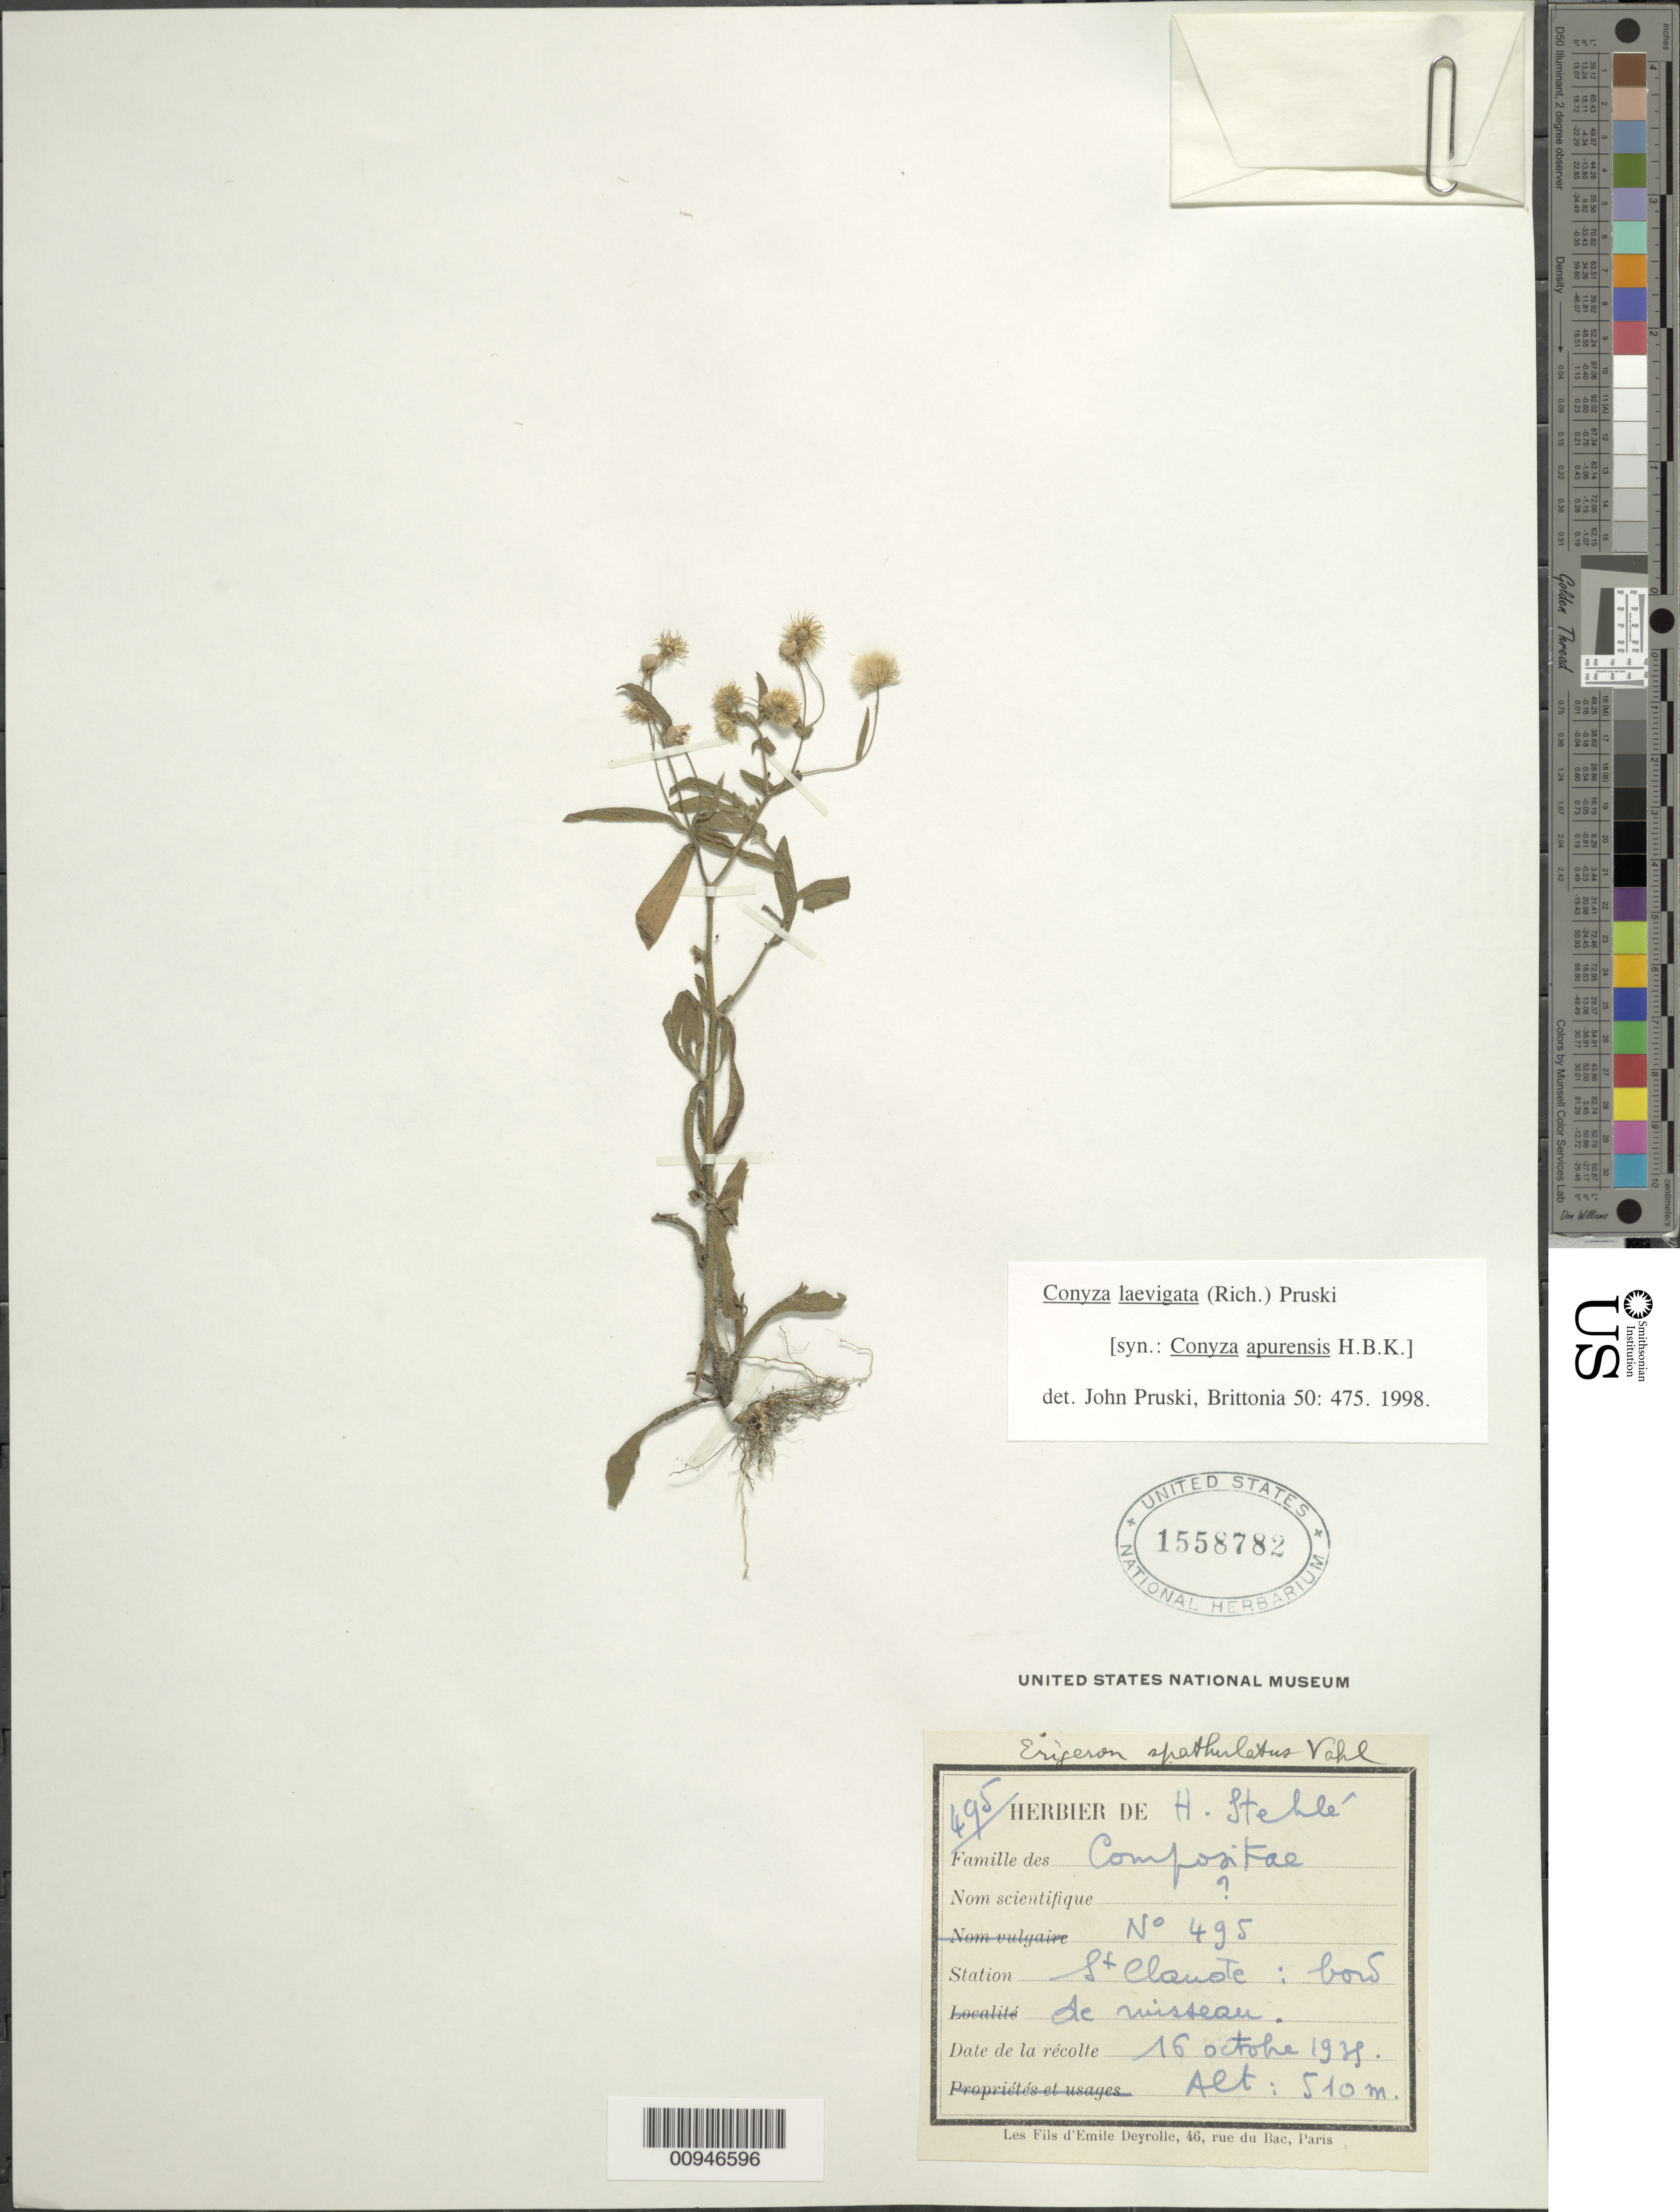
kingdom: Plantae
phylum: Tracheophyta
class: Magnoliopsida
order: Asterales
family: Asteraceae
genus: Conyza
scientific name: Conyza laevigata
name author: (Rich.) Pruski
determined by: Pruski, J. F.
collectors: H. Stehlé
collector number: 495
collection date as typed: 16 Oct 1938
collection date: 1938-10-16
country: Guadeloupe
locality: St. Clauset, bow de (?)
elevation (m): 510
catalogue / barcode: US 1558782